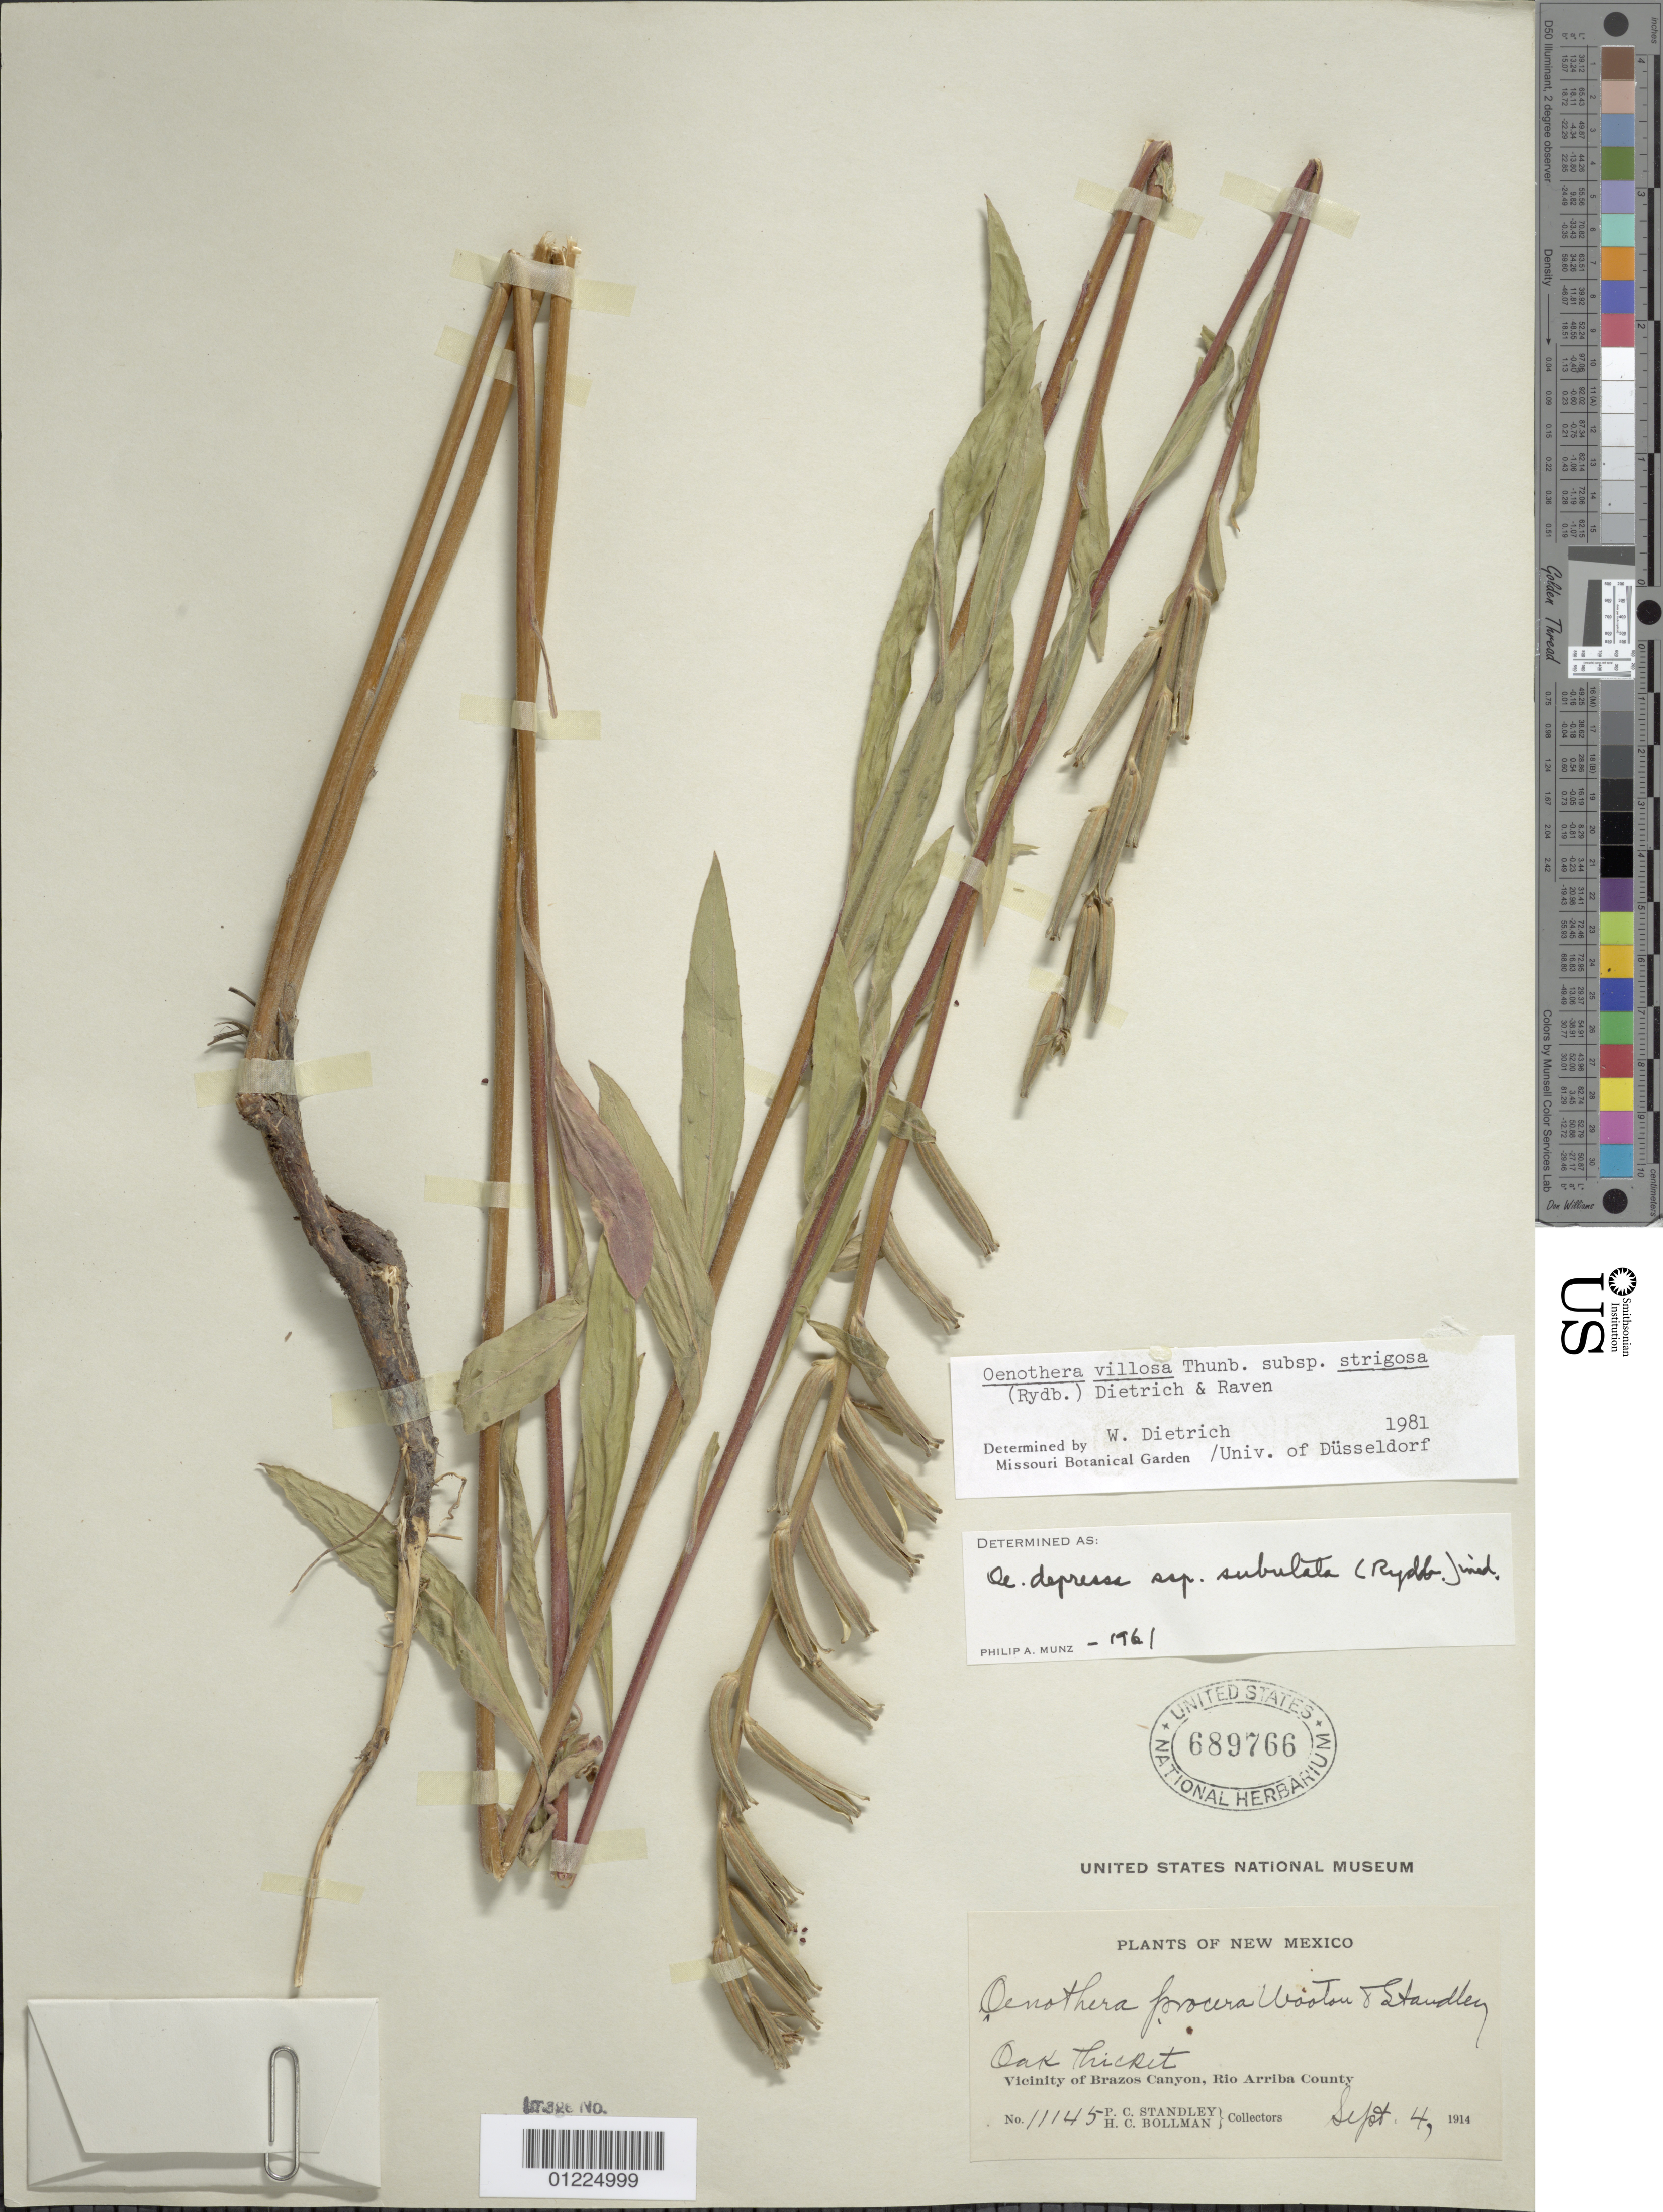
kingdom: Plantae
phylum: Tracheophyta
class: Magnoliopsida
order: Myrtales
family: Onagraceae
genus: Oenothera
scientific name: Oenothera villosa subsp. strigosa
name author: (Rydb.) W. Dietr. & P.H. Raven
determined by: Dietrich, W.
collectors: P. C. Standley & H. C. Bollman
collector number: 11145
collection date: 1914-09-04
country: United States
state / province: New Mexico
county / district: Rio Arriba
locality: Vicinity of Brazos Canyon.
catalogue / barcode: US 689766